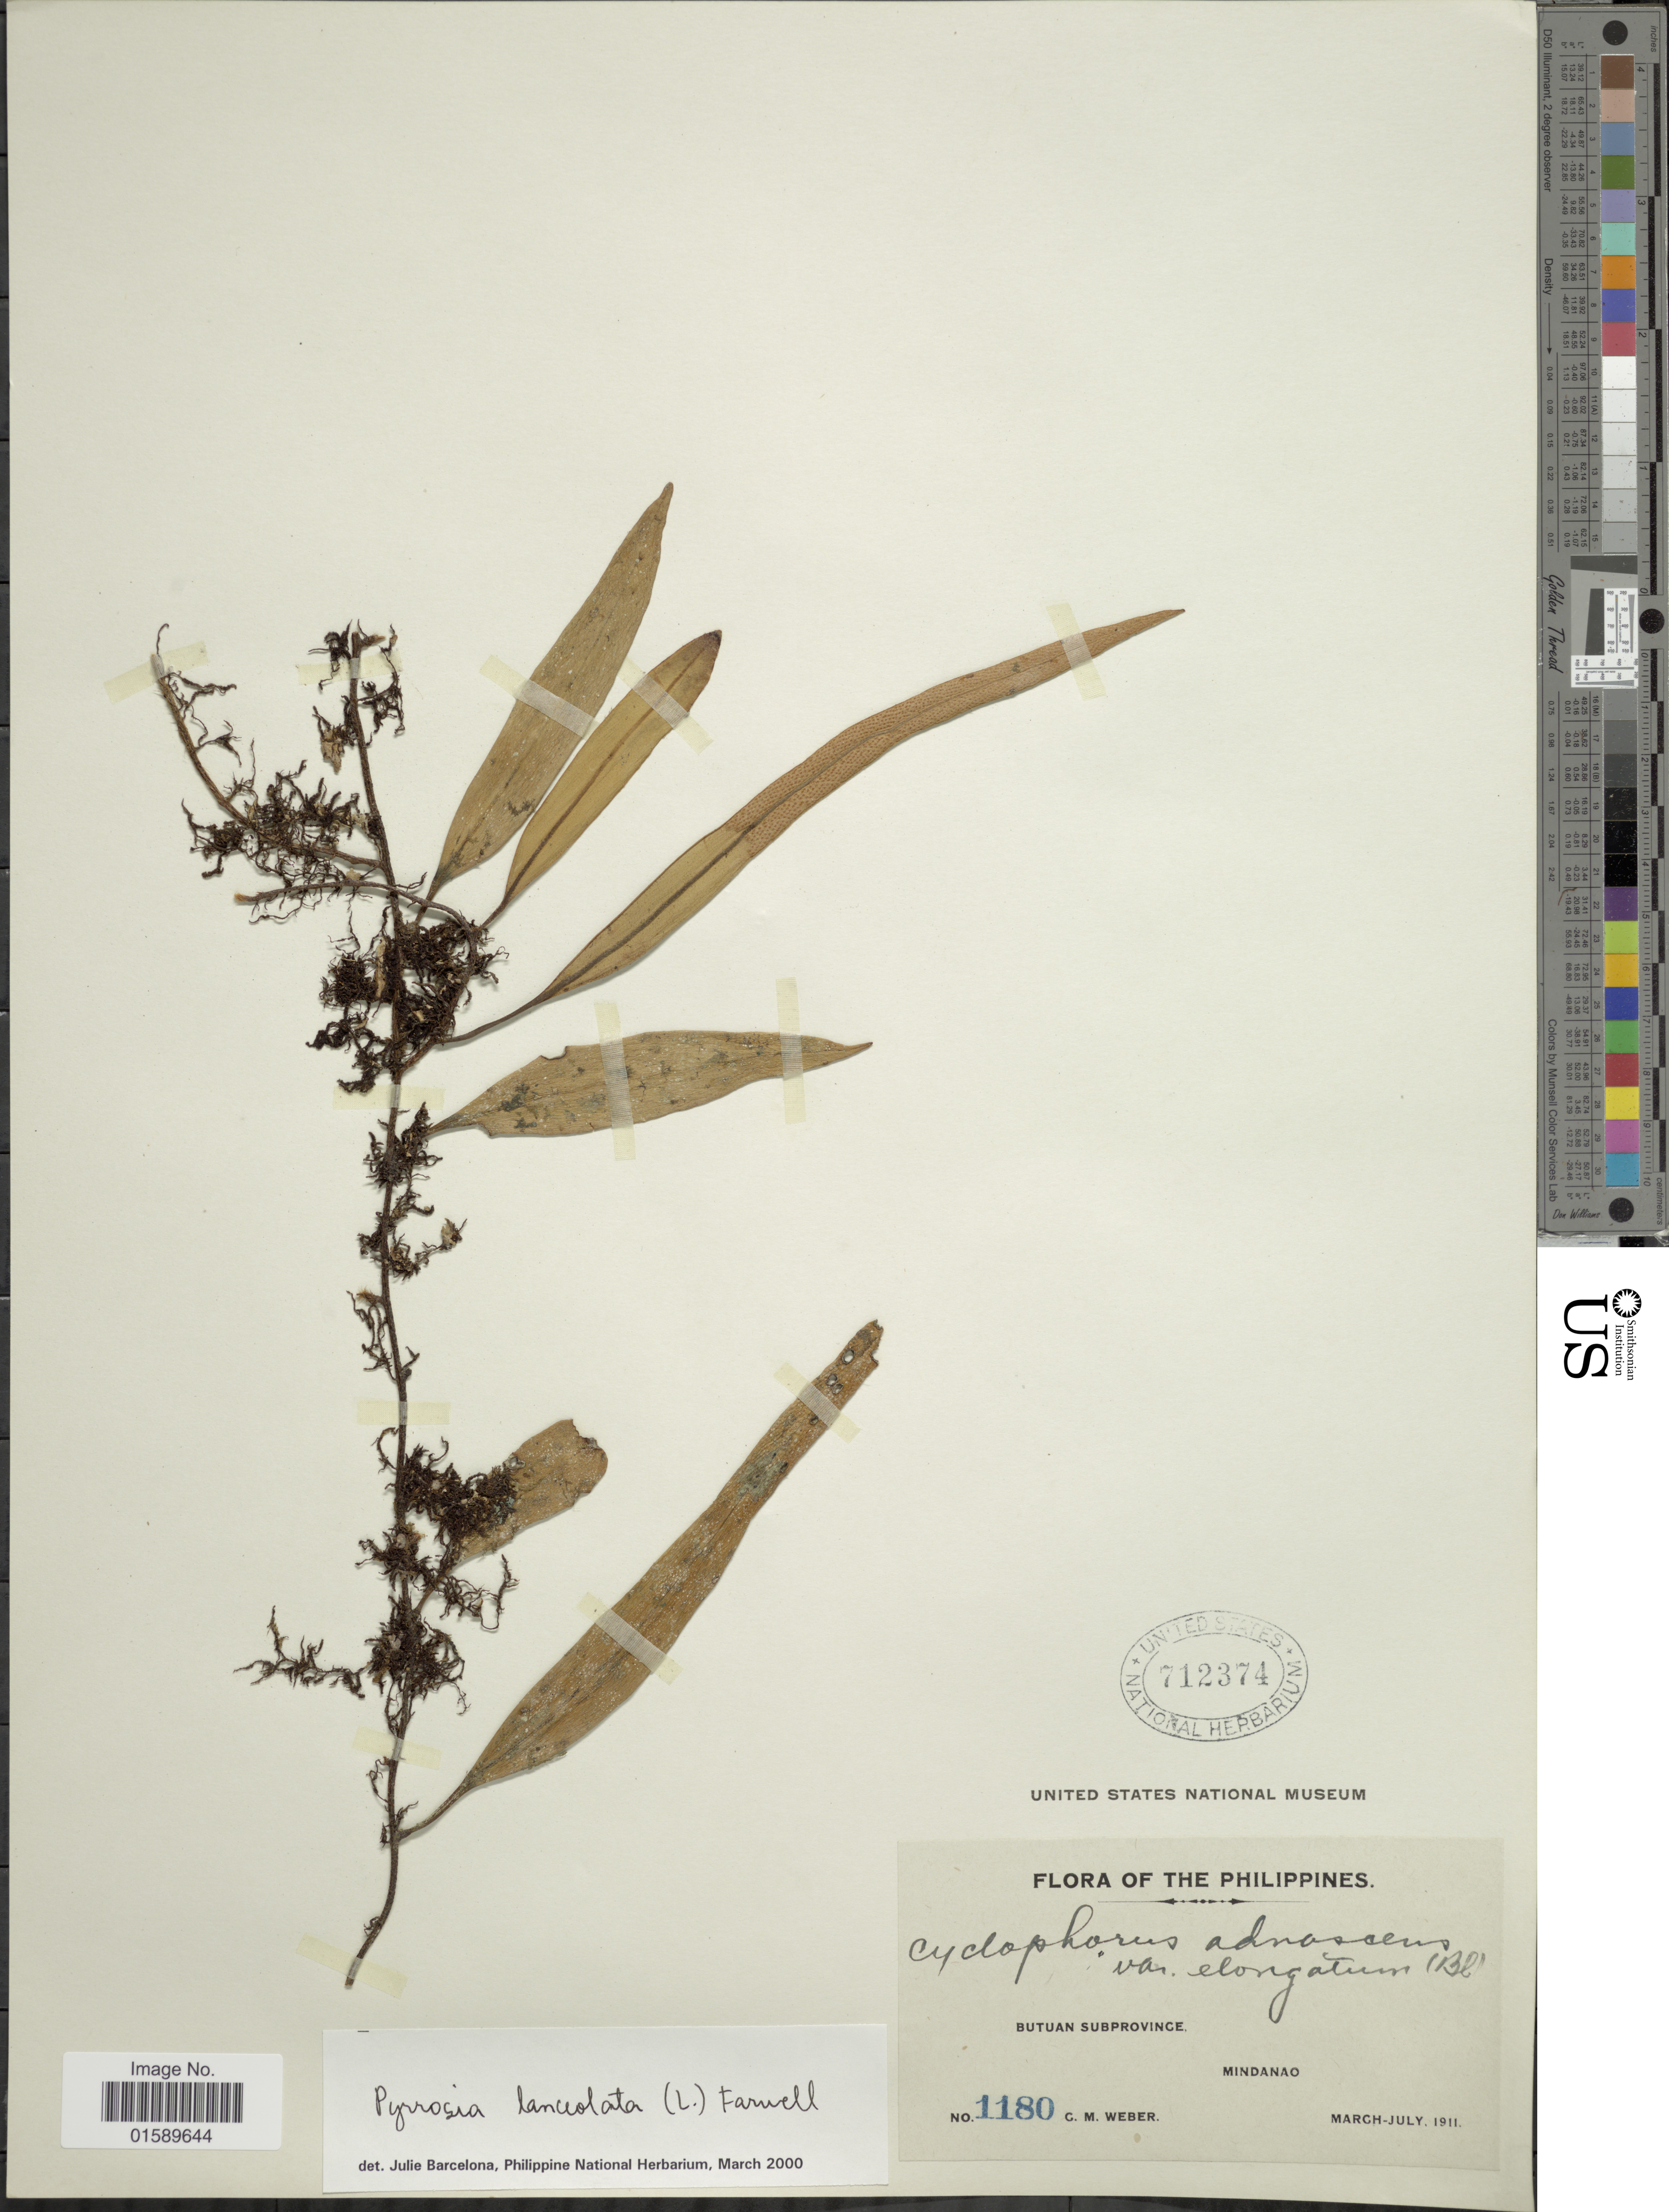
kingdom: Plantae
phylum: Tracheophyta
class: Polypodiopsida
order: Polypodiales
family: Polypodiaceae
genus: Pyrrosia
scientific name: Pyrrosia lanceolata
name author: (L.) Farw.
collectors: C. M. Weber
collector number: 1180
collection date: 1911-03/1911-07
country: Philippines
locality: Butuan subprovince, Mindanao.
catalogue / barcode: US 712374